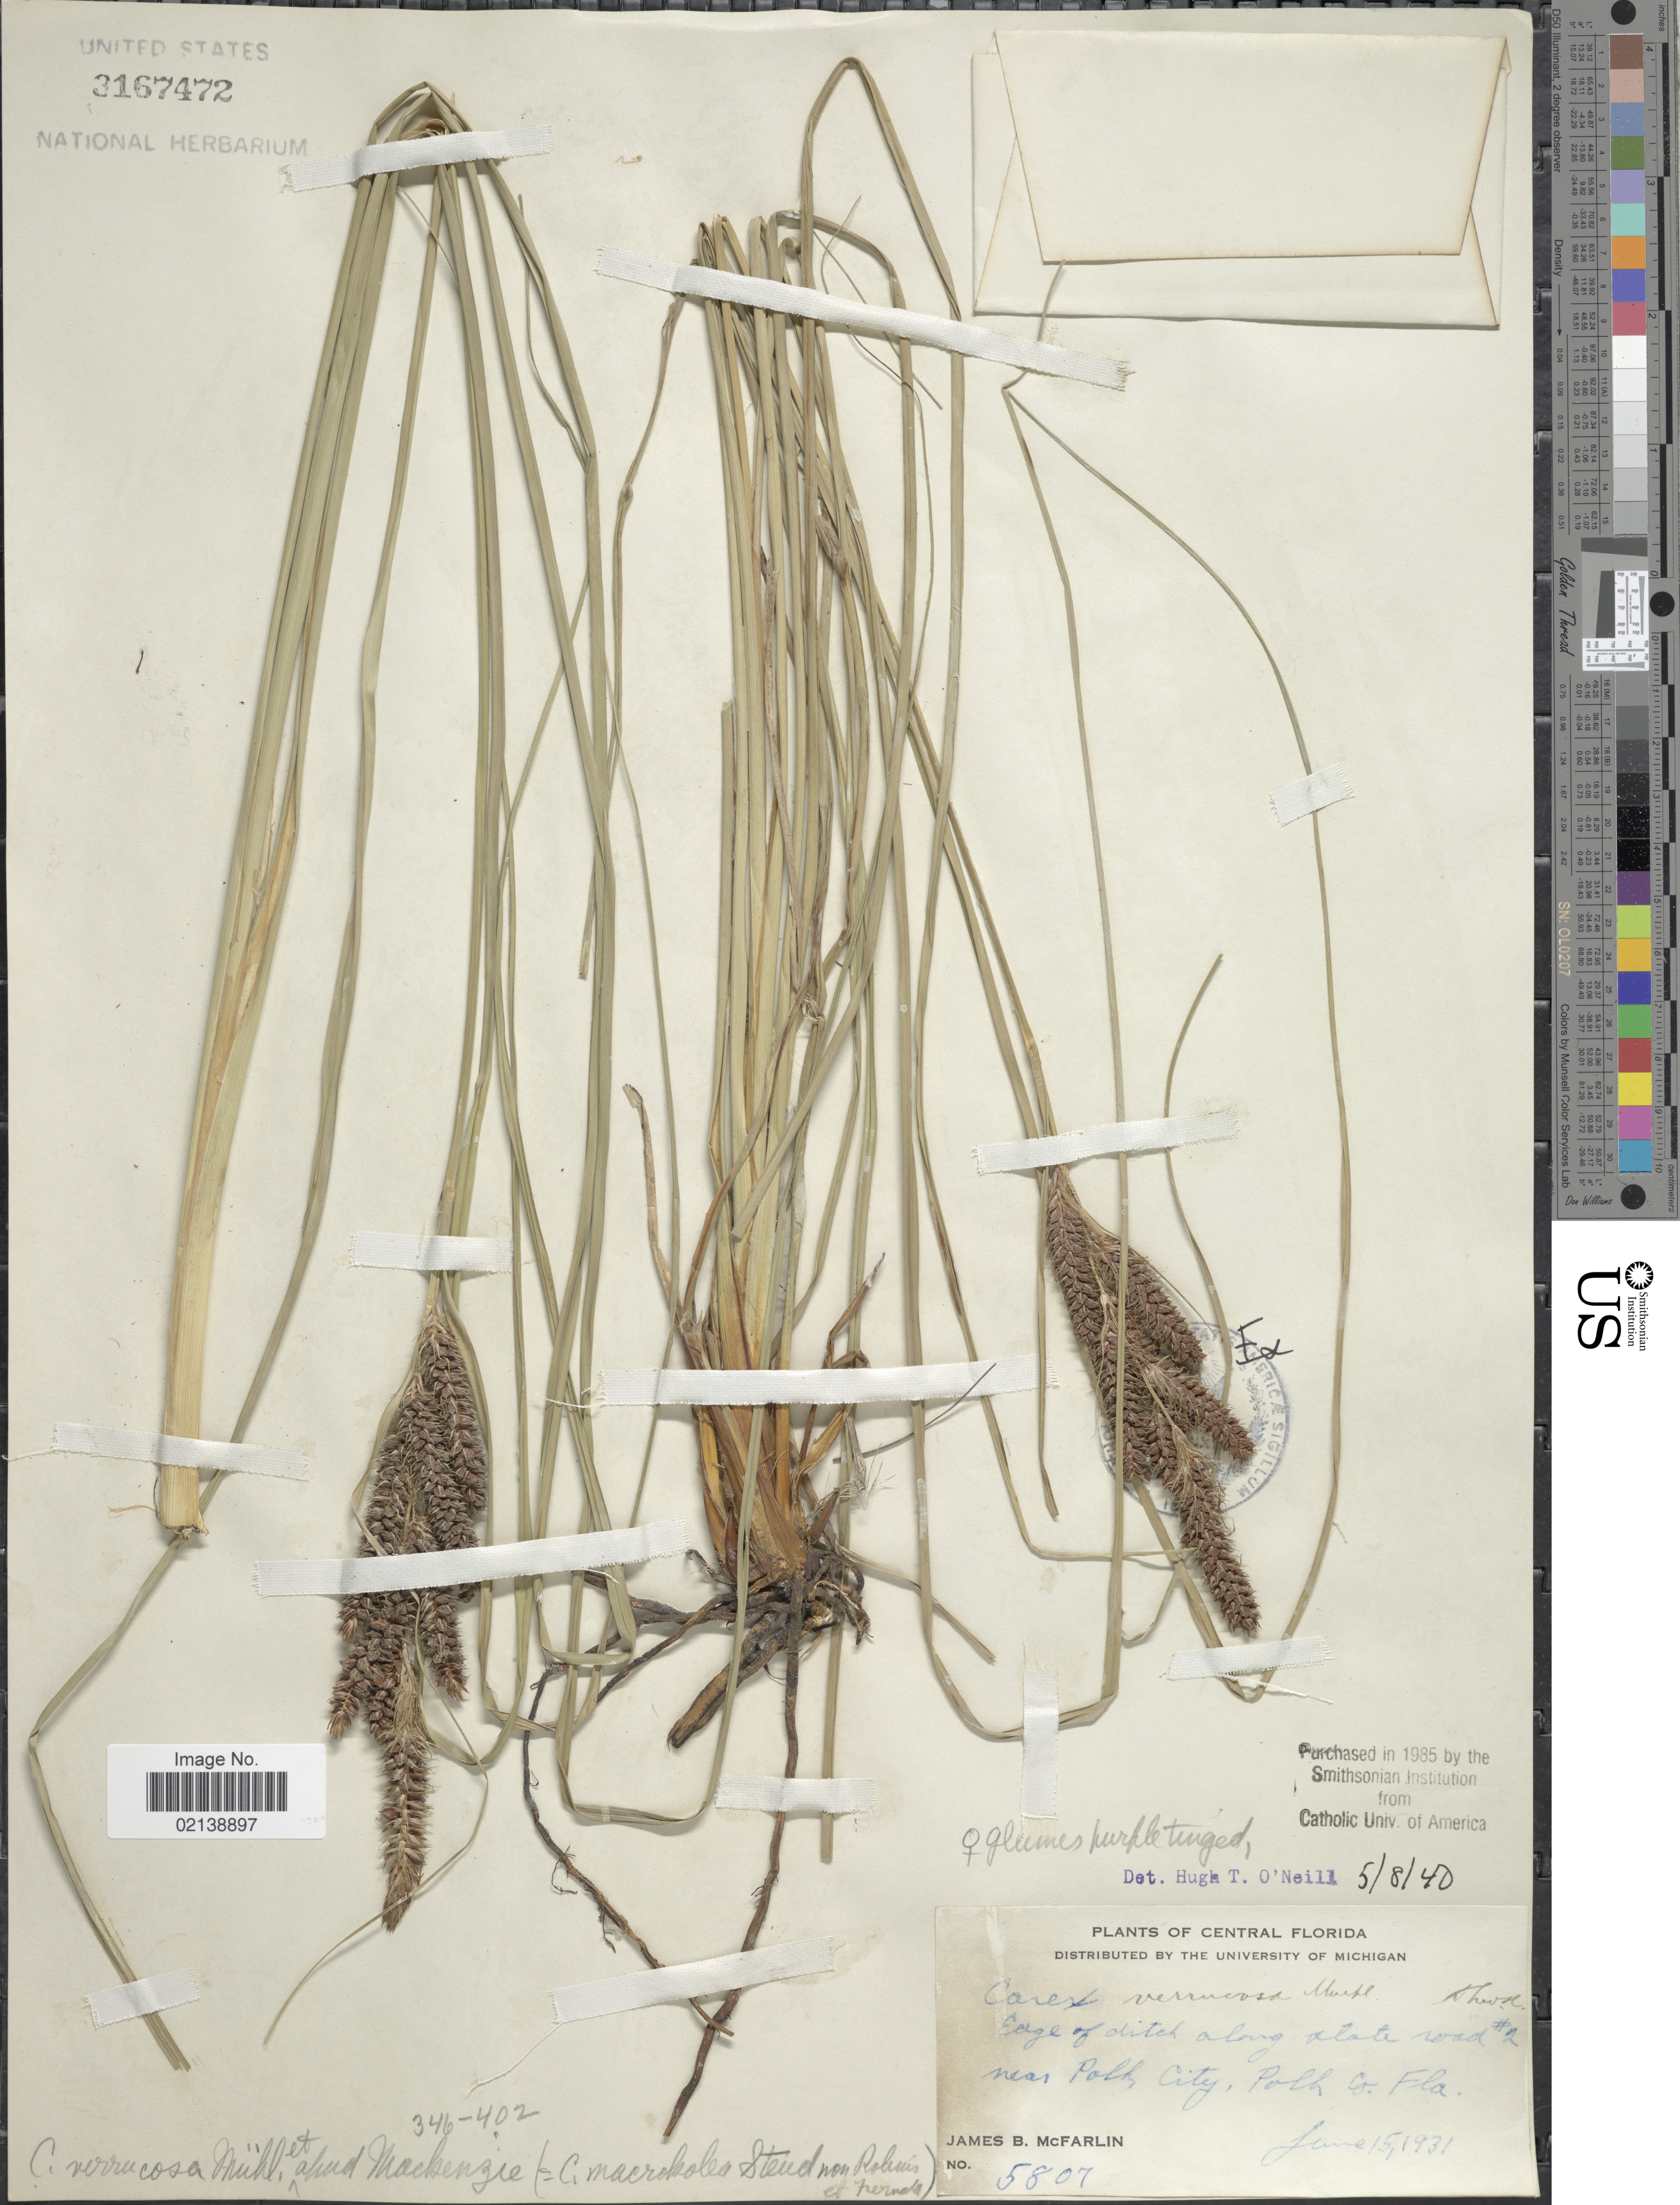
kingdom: Plantae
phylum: Tracheophyta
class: Liliopsida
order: Poales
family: Cyperaceae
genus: Carex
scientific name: Carex verrucosa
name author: Muhl.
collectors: J. McFarlin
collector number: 5807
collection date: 1931-06-15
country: United States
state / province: Florida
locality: Central Florida, Edge of ditch along state road #2 near Polk City, Polk Co. Fla.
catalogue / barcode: US 3167472